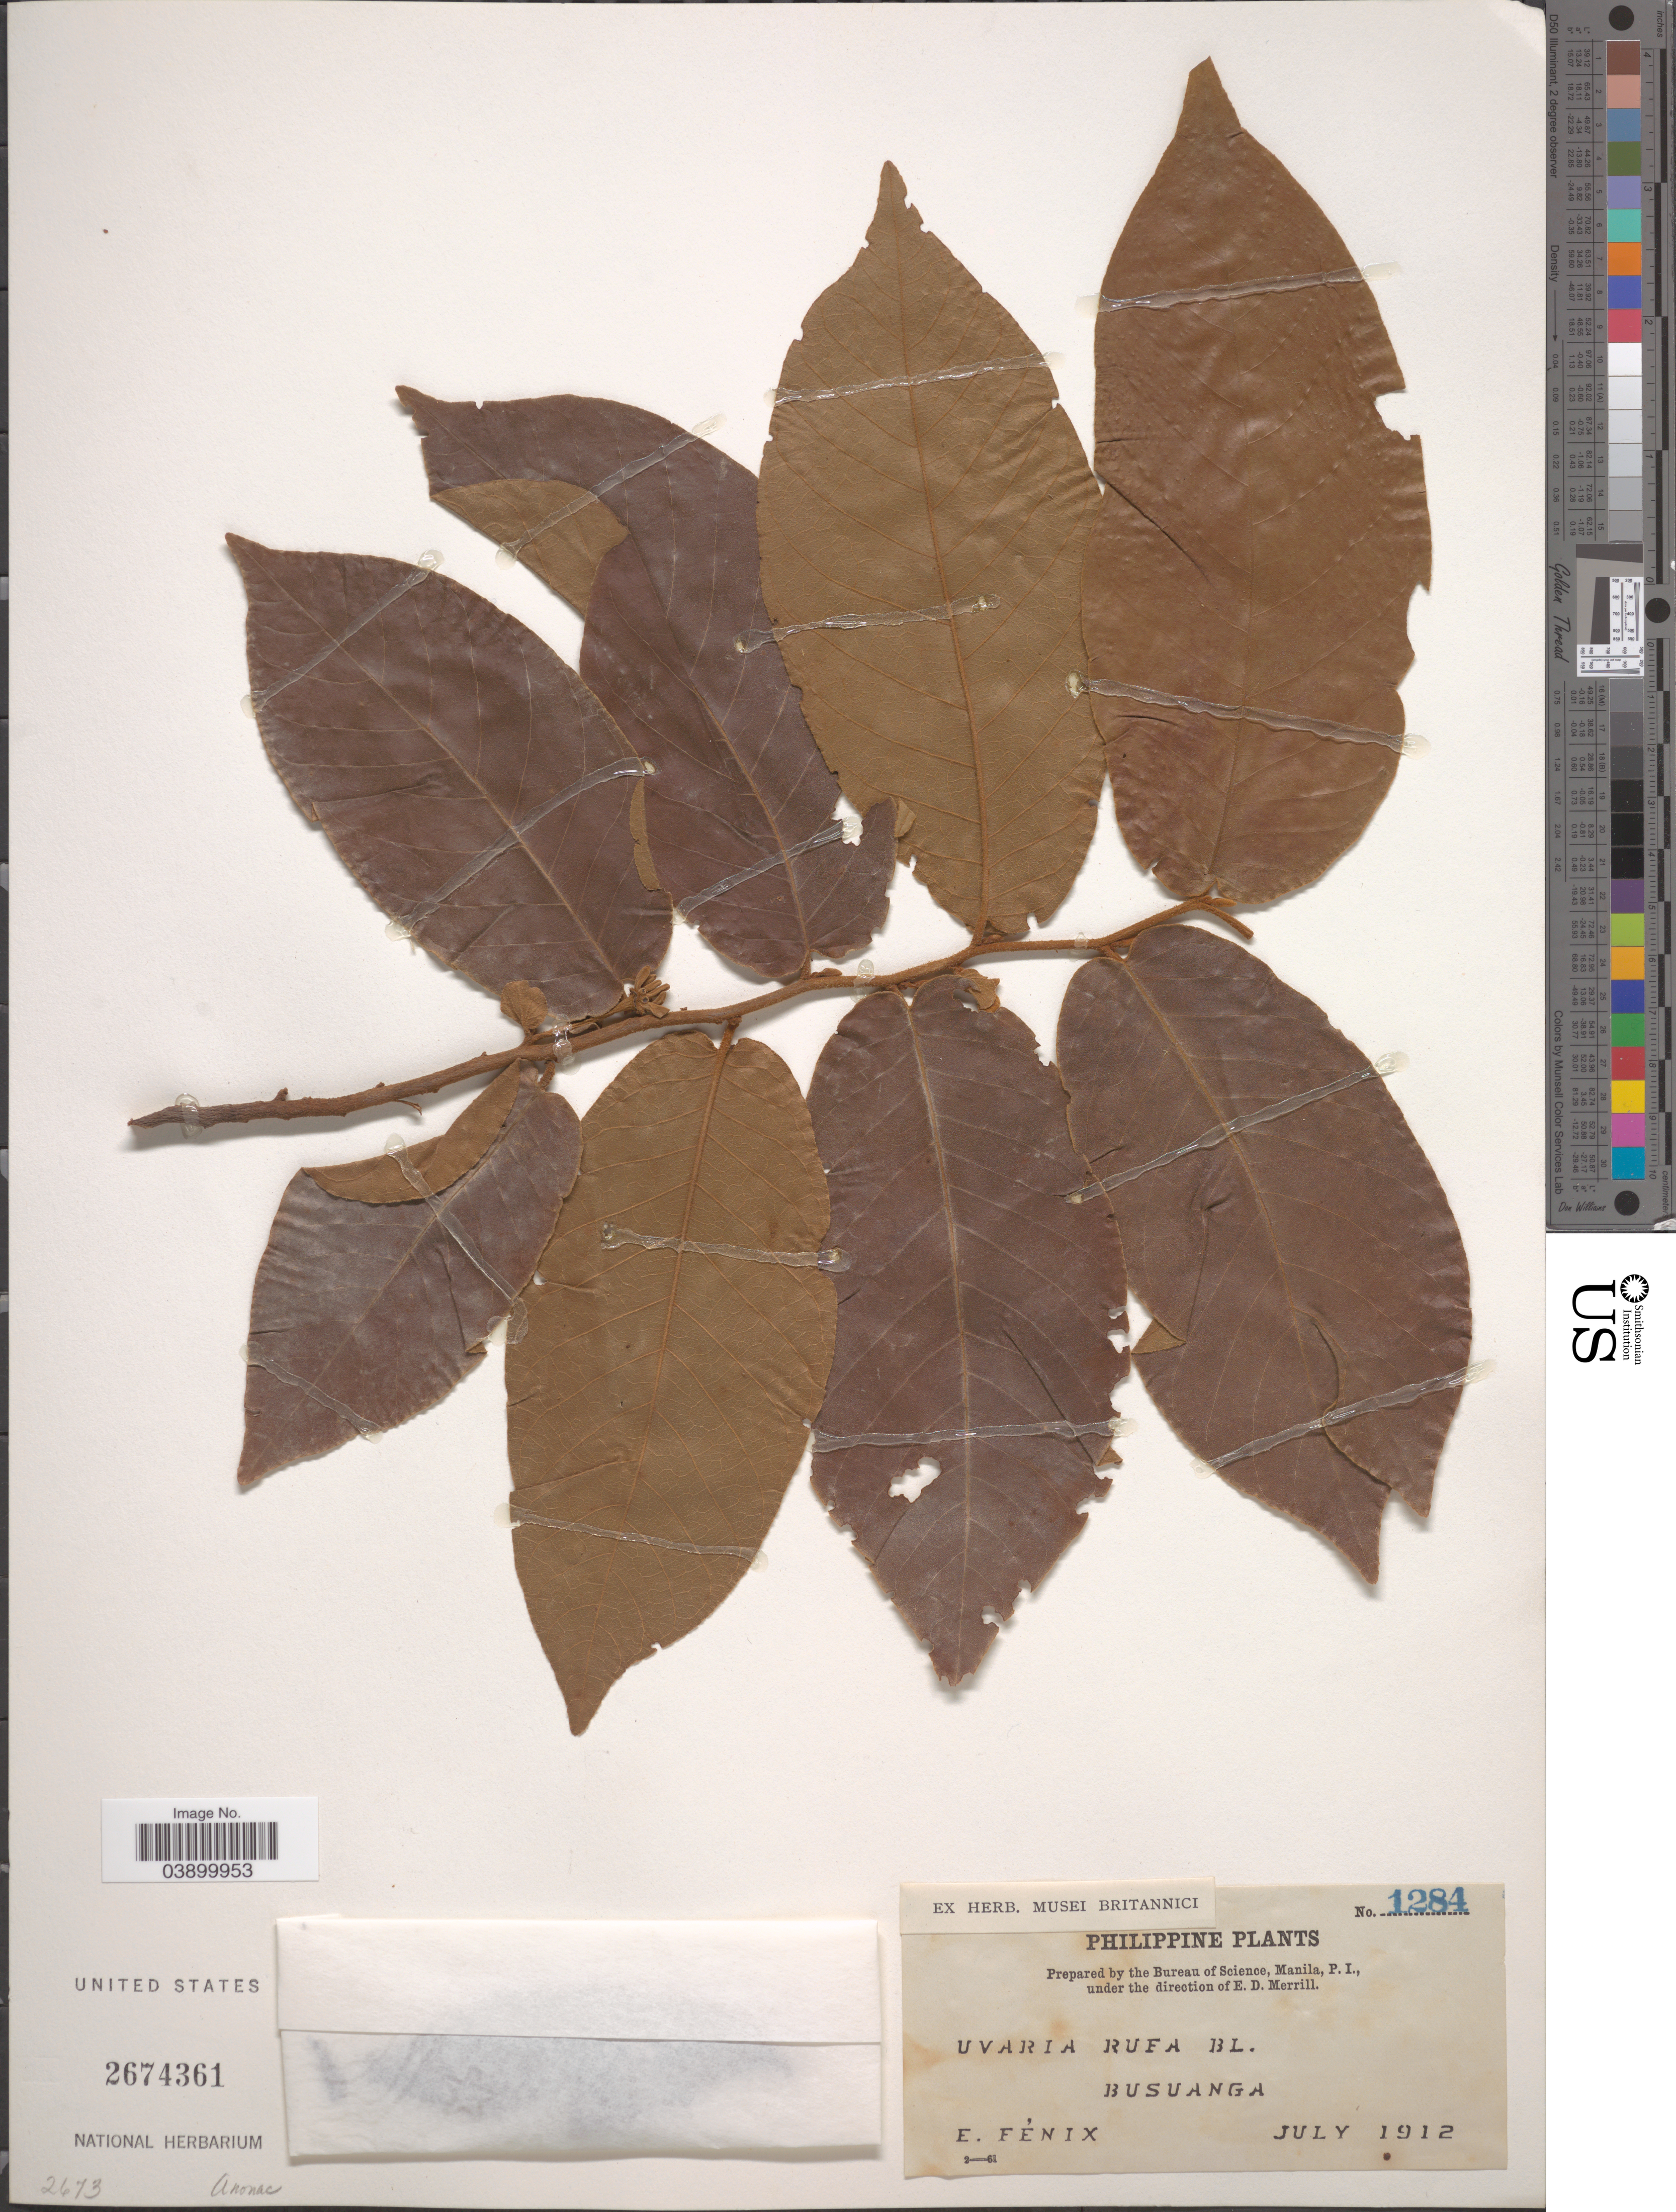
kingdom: Plantae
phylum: Tracheophyta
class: Magnoliopsida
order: Magnoliales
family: Annonaceae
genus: Uvaria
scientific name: Uvaria rufa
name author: Blume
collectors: E. Fenix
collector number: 1284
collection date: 1912-07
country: Philippines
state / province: Mimaropa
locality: Busuanga.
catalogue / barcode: US 2674361